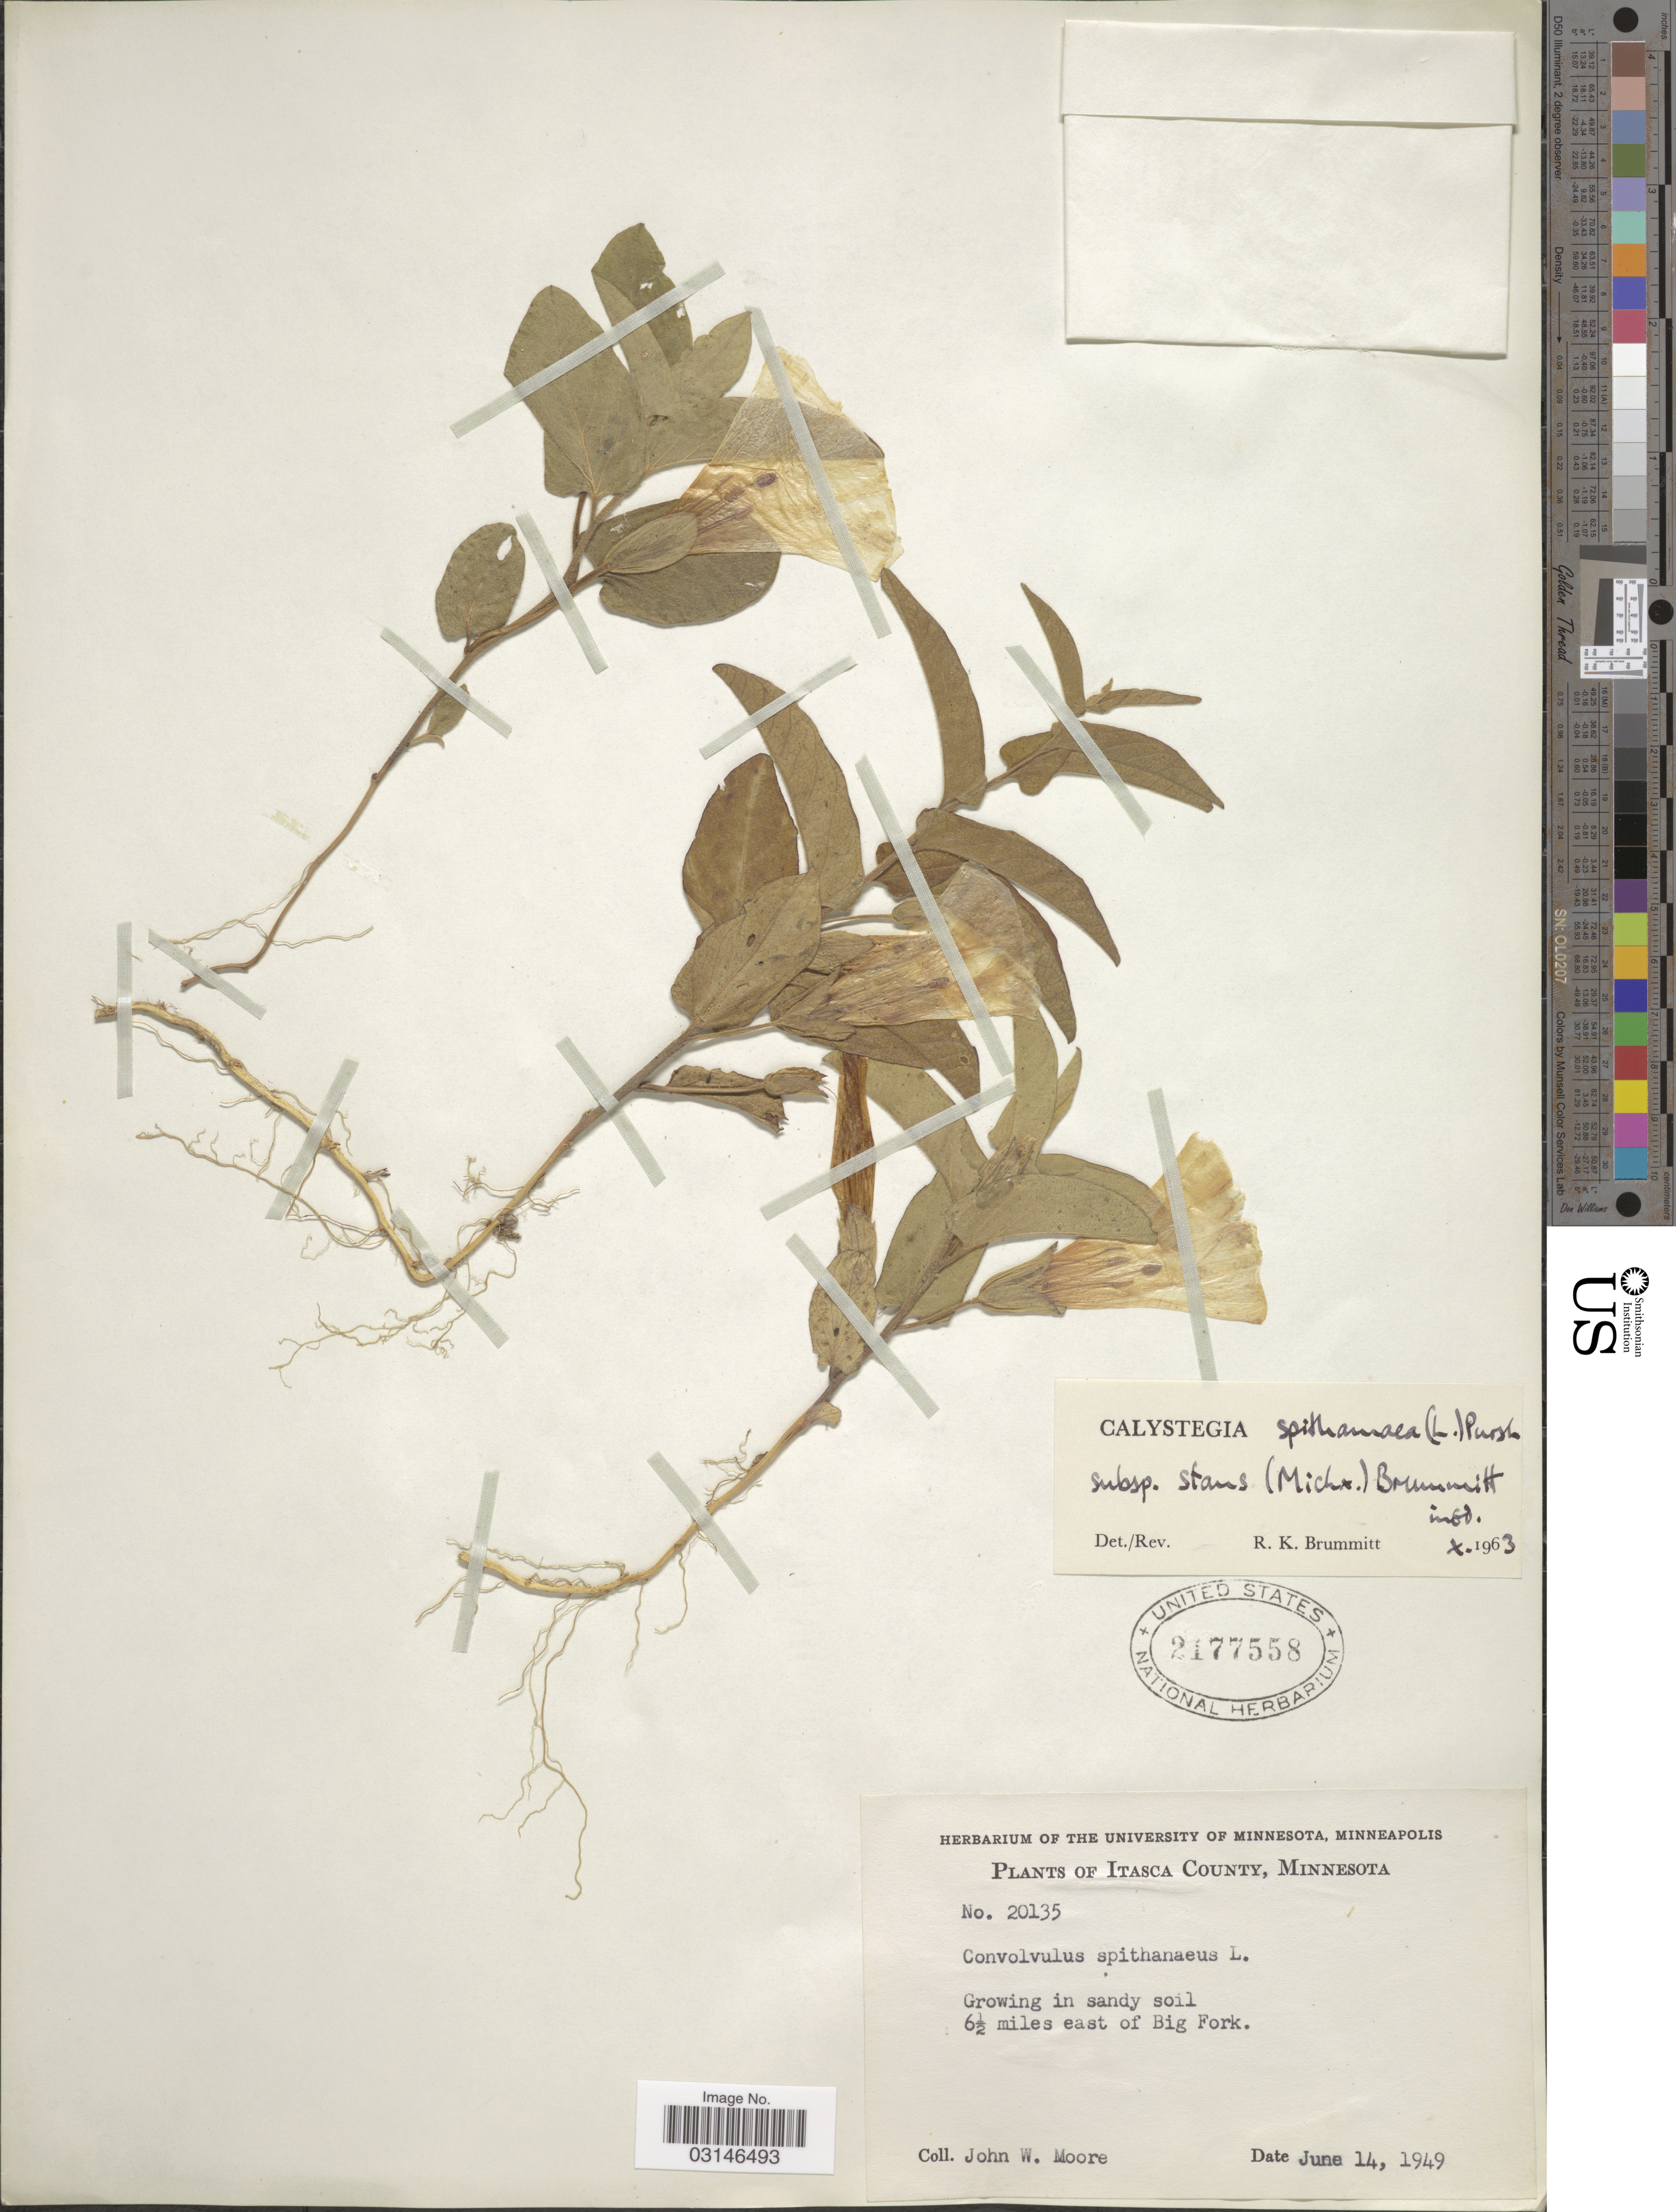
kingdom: Plantae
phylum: Tracheophyta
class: Magnoliopsida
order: Solanales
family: Convolvulaceae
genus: Calystegia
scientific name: Calystegia spithamaea subsp. stans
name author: (Michx.) Brummitt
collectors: J. Moore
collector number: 20135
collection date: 1949-06-14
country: United States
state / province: Minnesota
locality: Itasca County, 6½ miles east of Big Fork.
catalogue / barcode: US 2177558